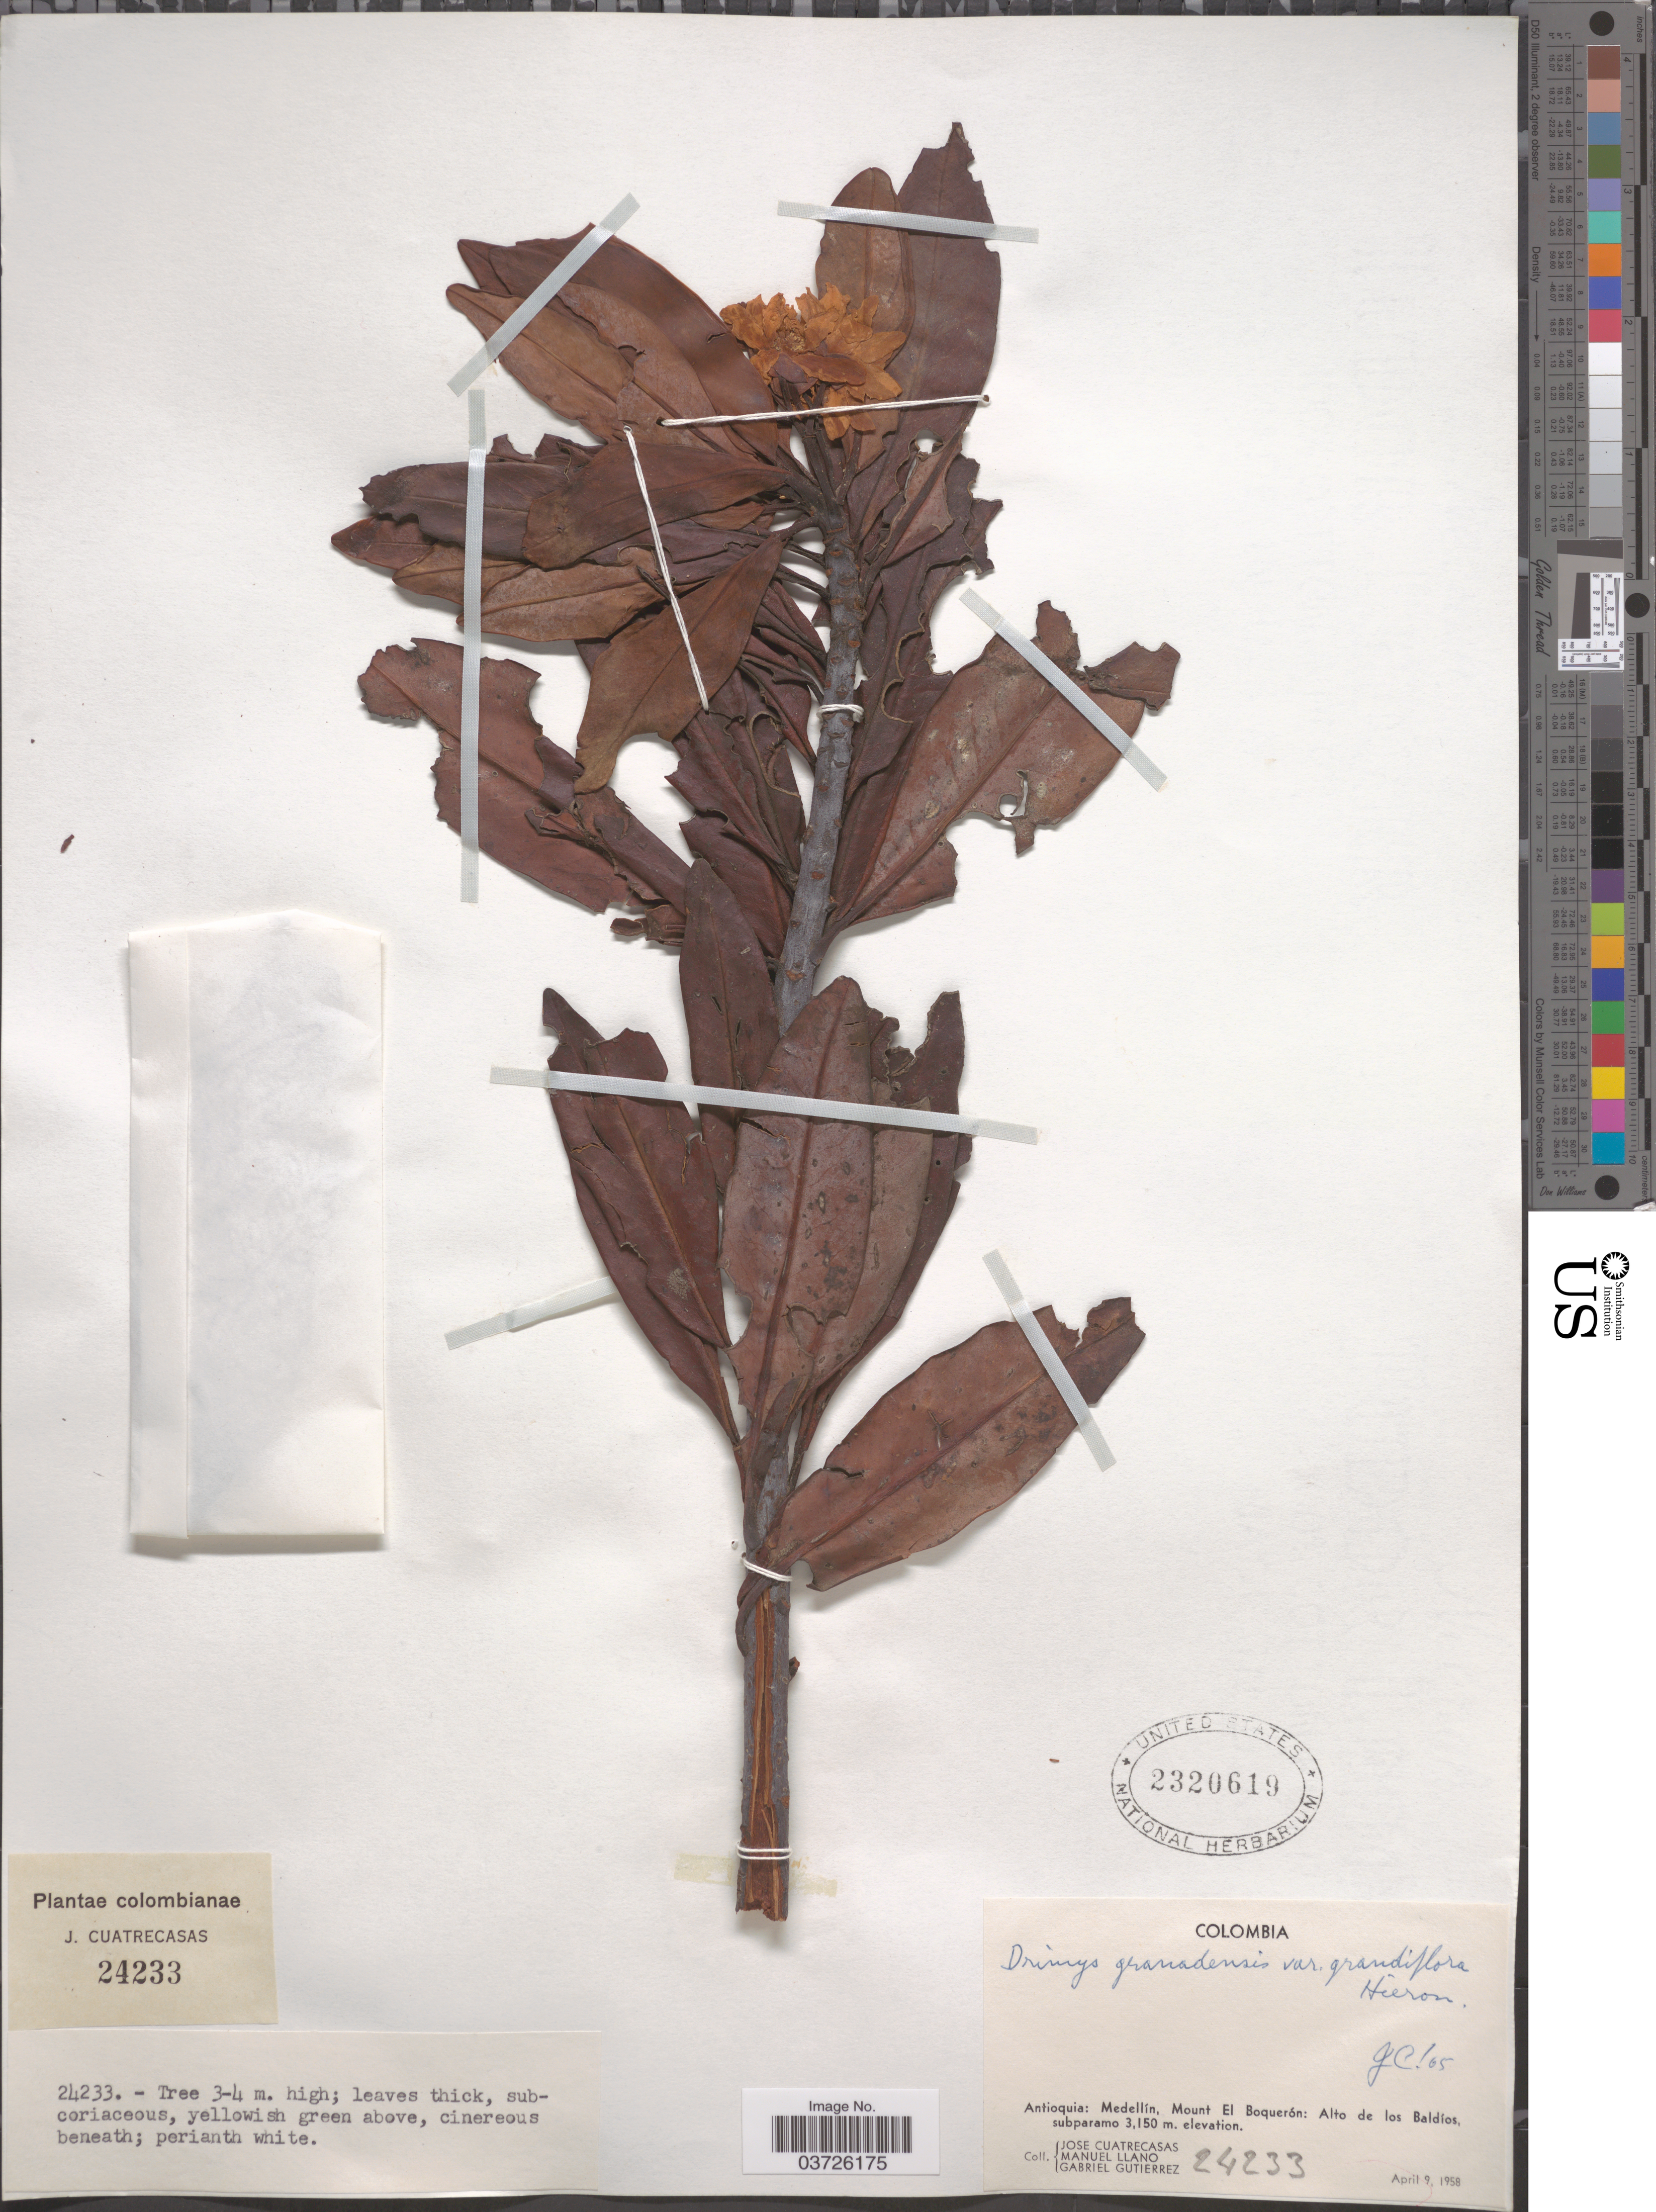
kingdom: Plantae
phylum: Tracheophyta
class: Magnoliopsida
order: Canellales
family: Winteraceae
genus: Drimys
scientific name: Drimys granadensis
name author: L. f.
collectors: J. Cuatrecasas, M. d. Llano & G. Gutierrez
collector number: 24233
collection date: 1958-04-09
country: Colombia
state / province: Antioquia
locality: Medellín, Mount El Boquerón: Alto de los Baldíos.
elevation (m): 3150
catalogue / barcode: US 2320619